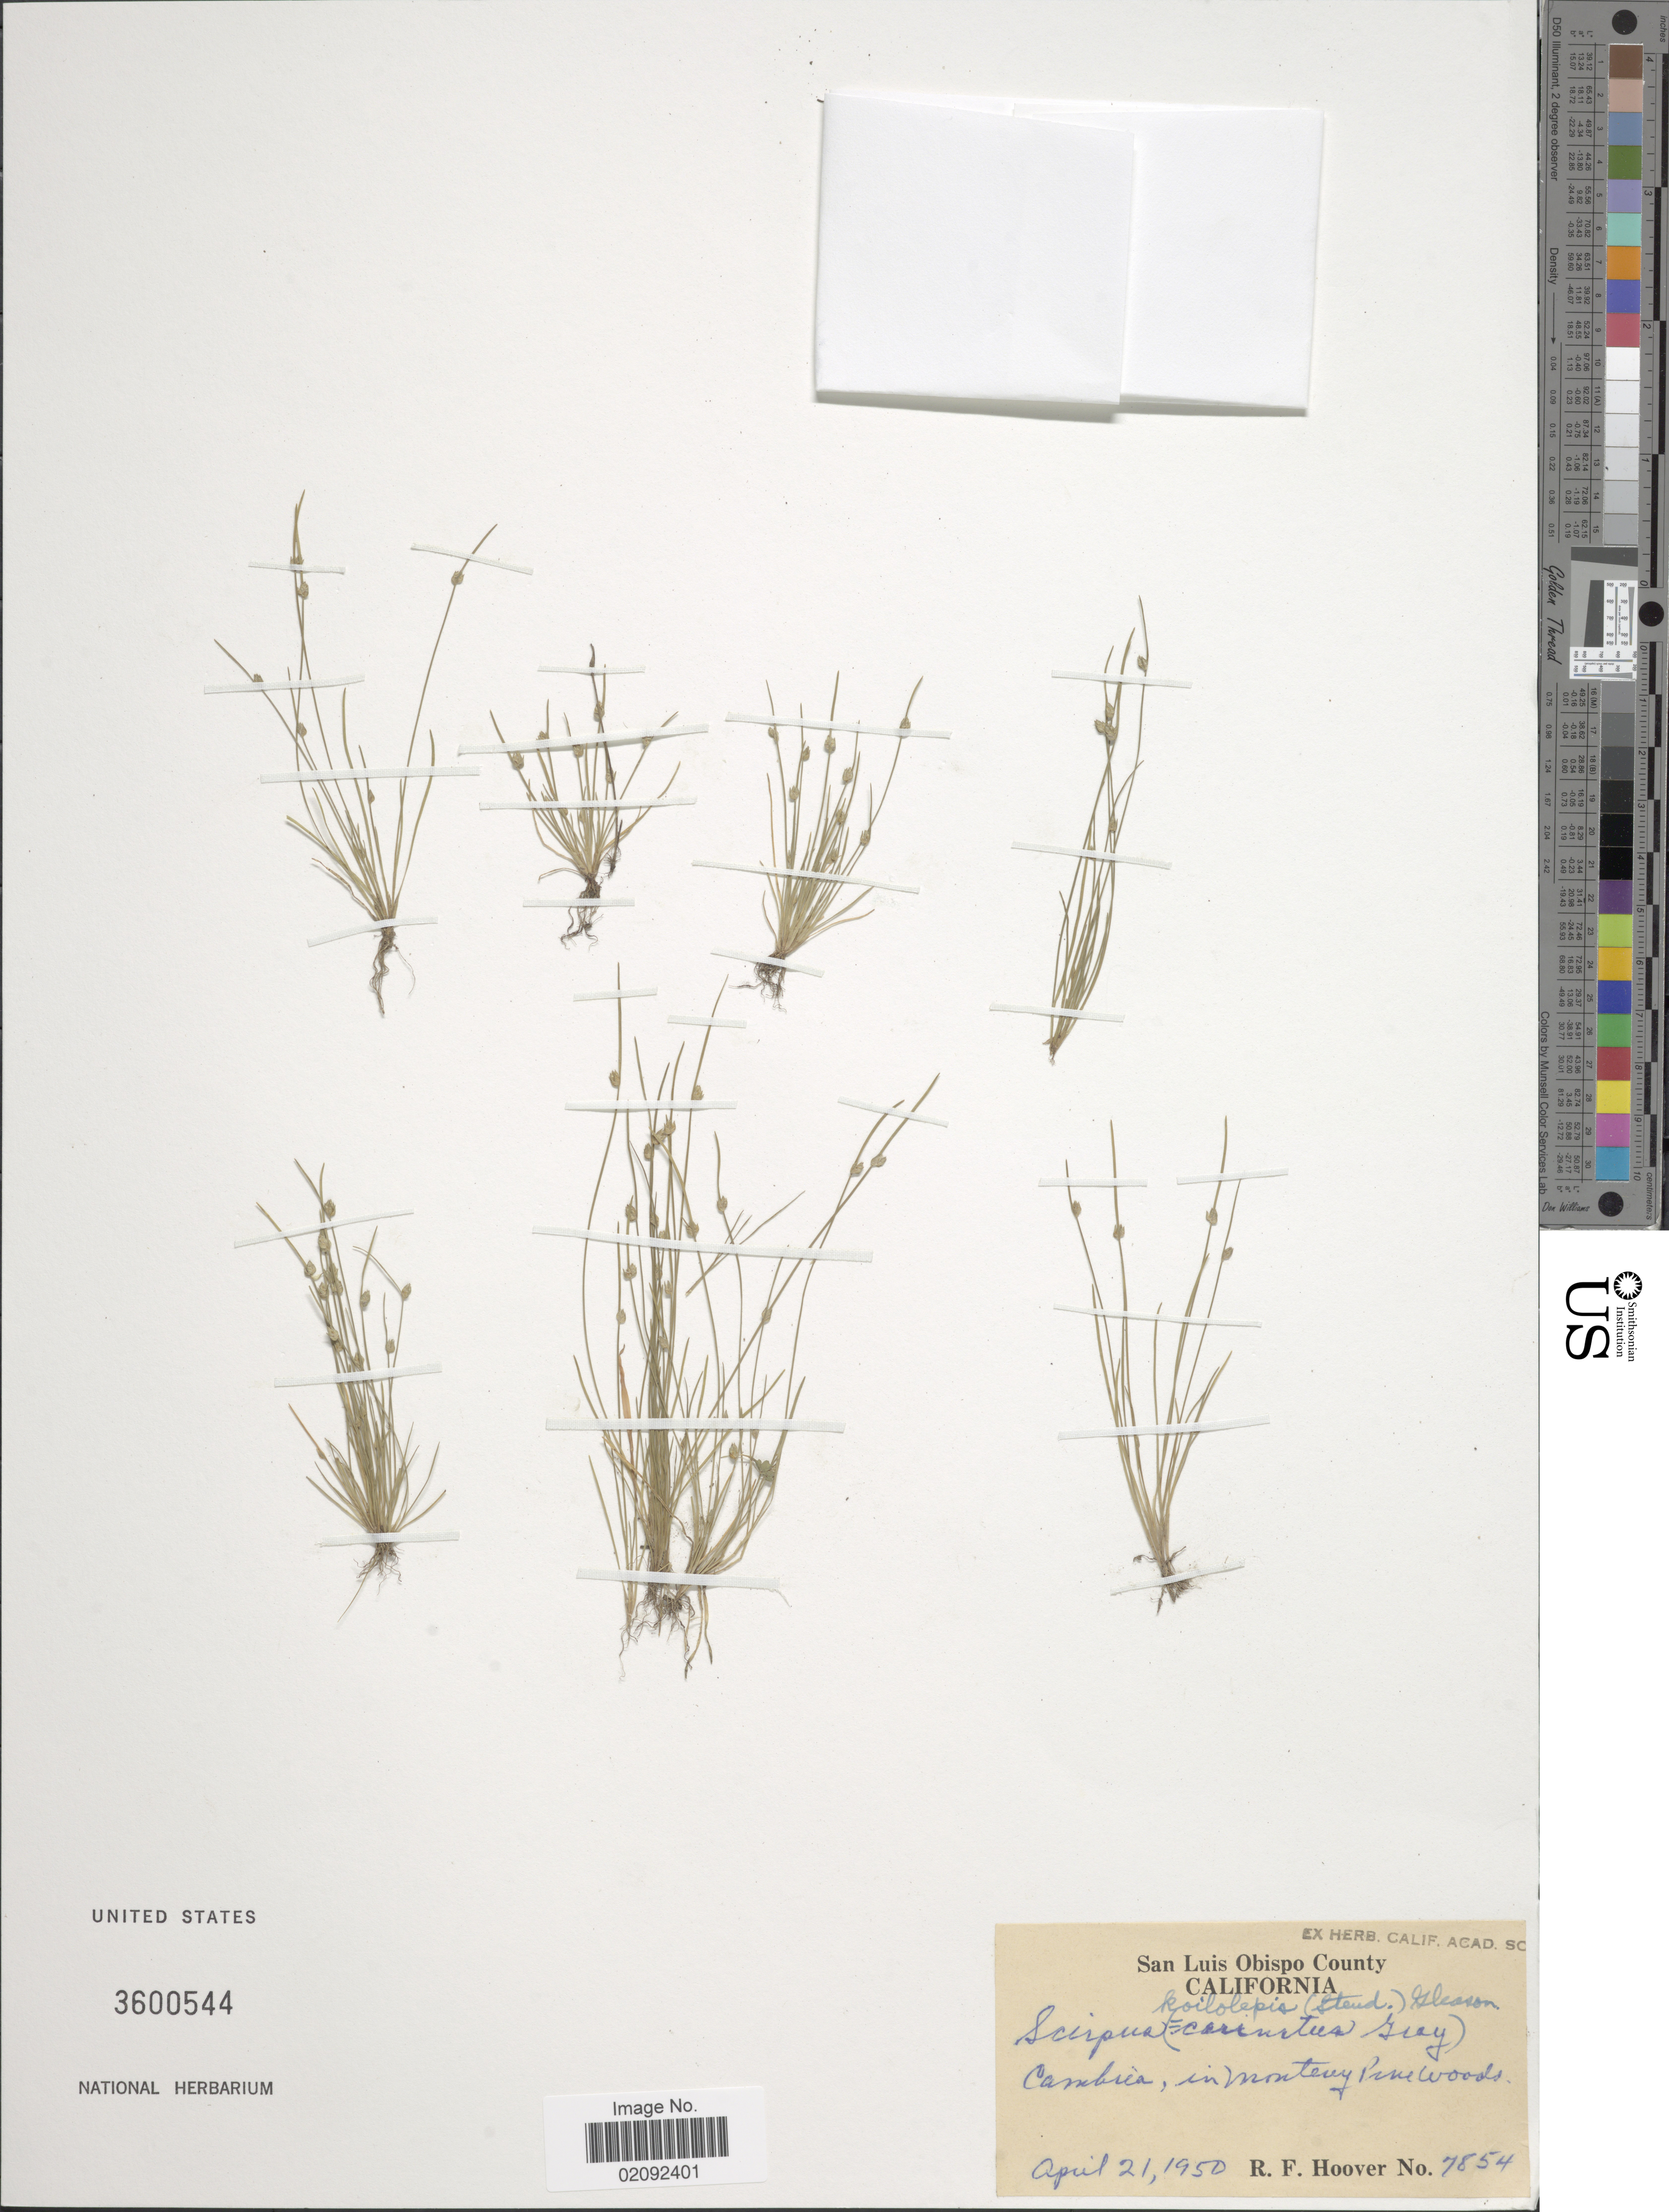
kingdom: Plantae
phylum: Tracheophyta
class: Liliopsida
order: Poales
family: Cyperaceae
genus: Isolepis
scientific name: Isolepis carinata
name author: Hook. & Arn. ex Torr.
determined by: Strong, M. T., (US), Smithsonian Institution - National Museum of Natural History (UNITED STATES)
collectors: R. F. Hoover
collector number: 7854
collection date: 1950-04-21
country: United States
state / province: California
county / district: San Luis Obispo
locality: San Luis Obispo County, Cambria, in Monterey Pine Wooods.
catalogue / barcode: US 3600544